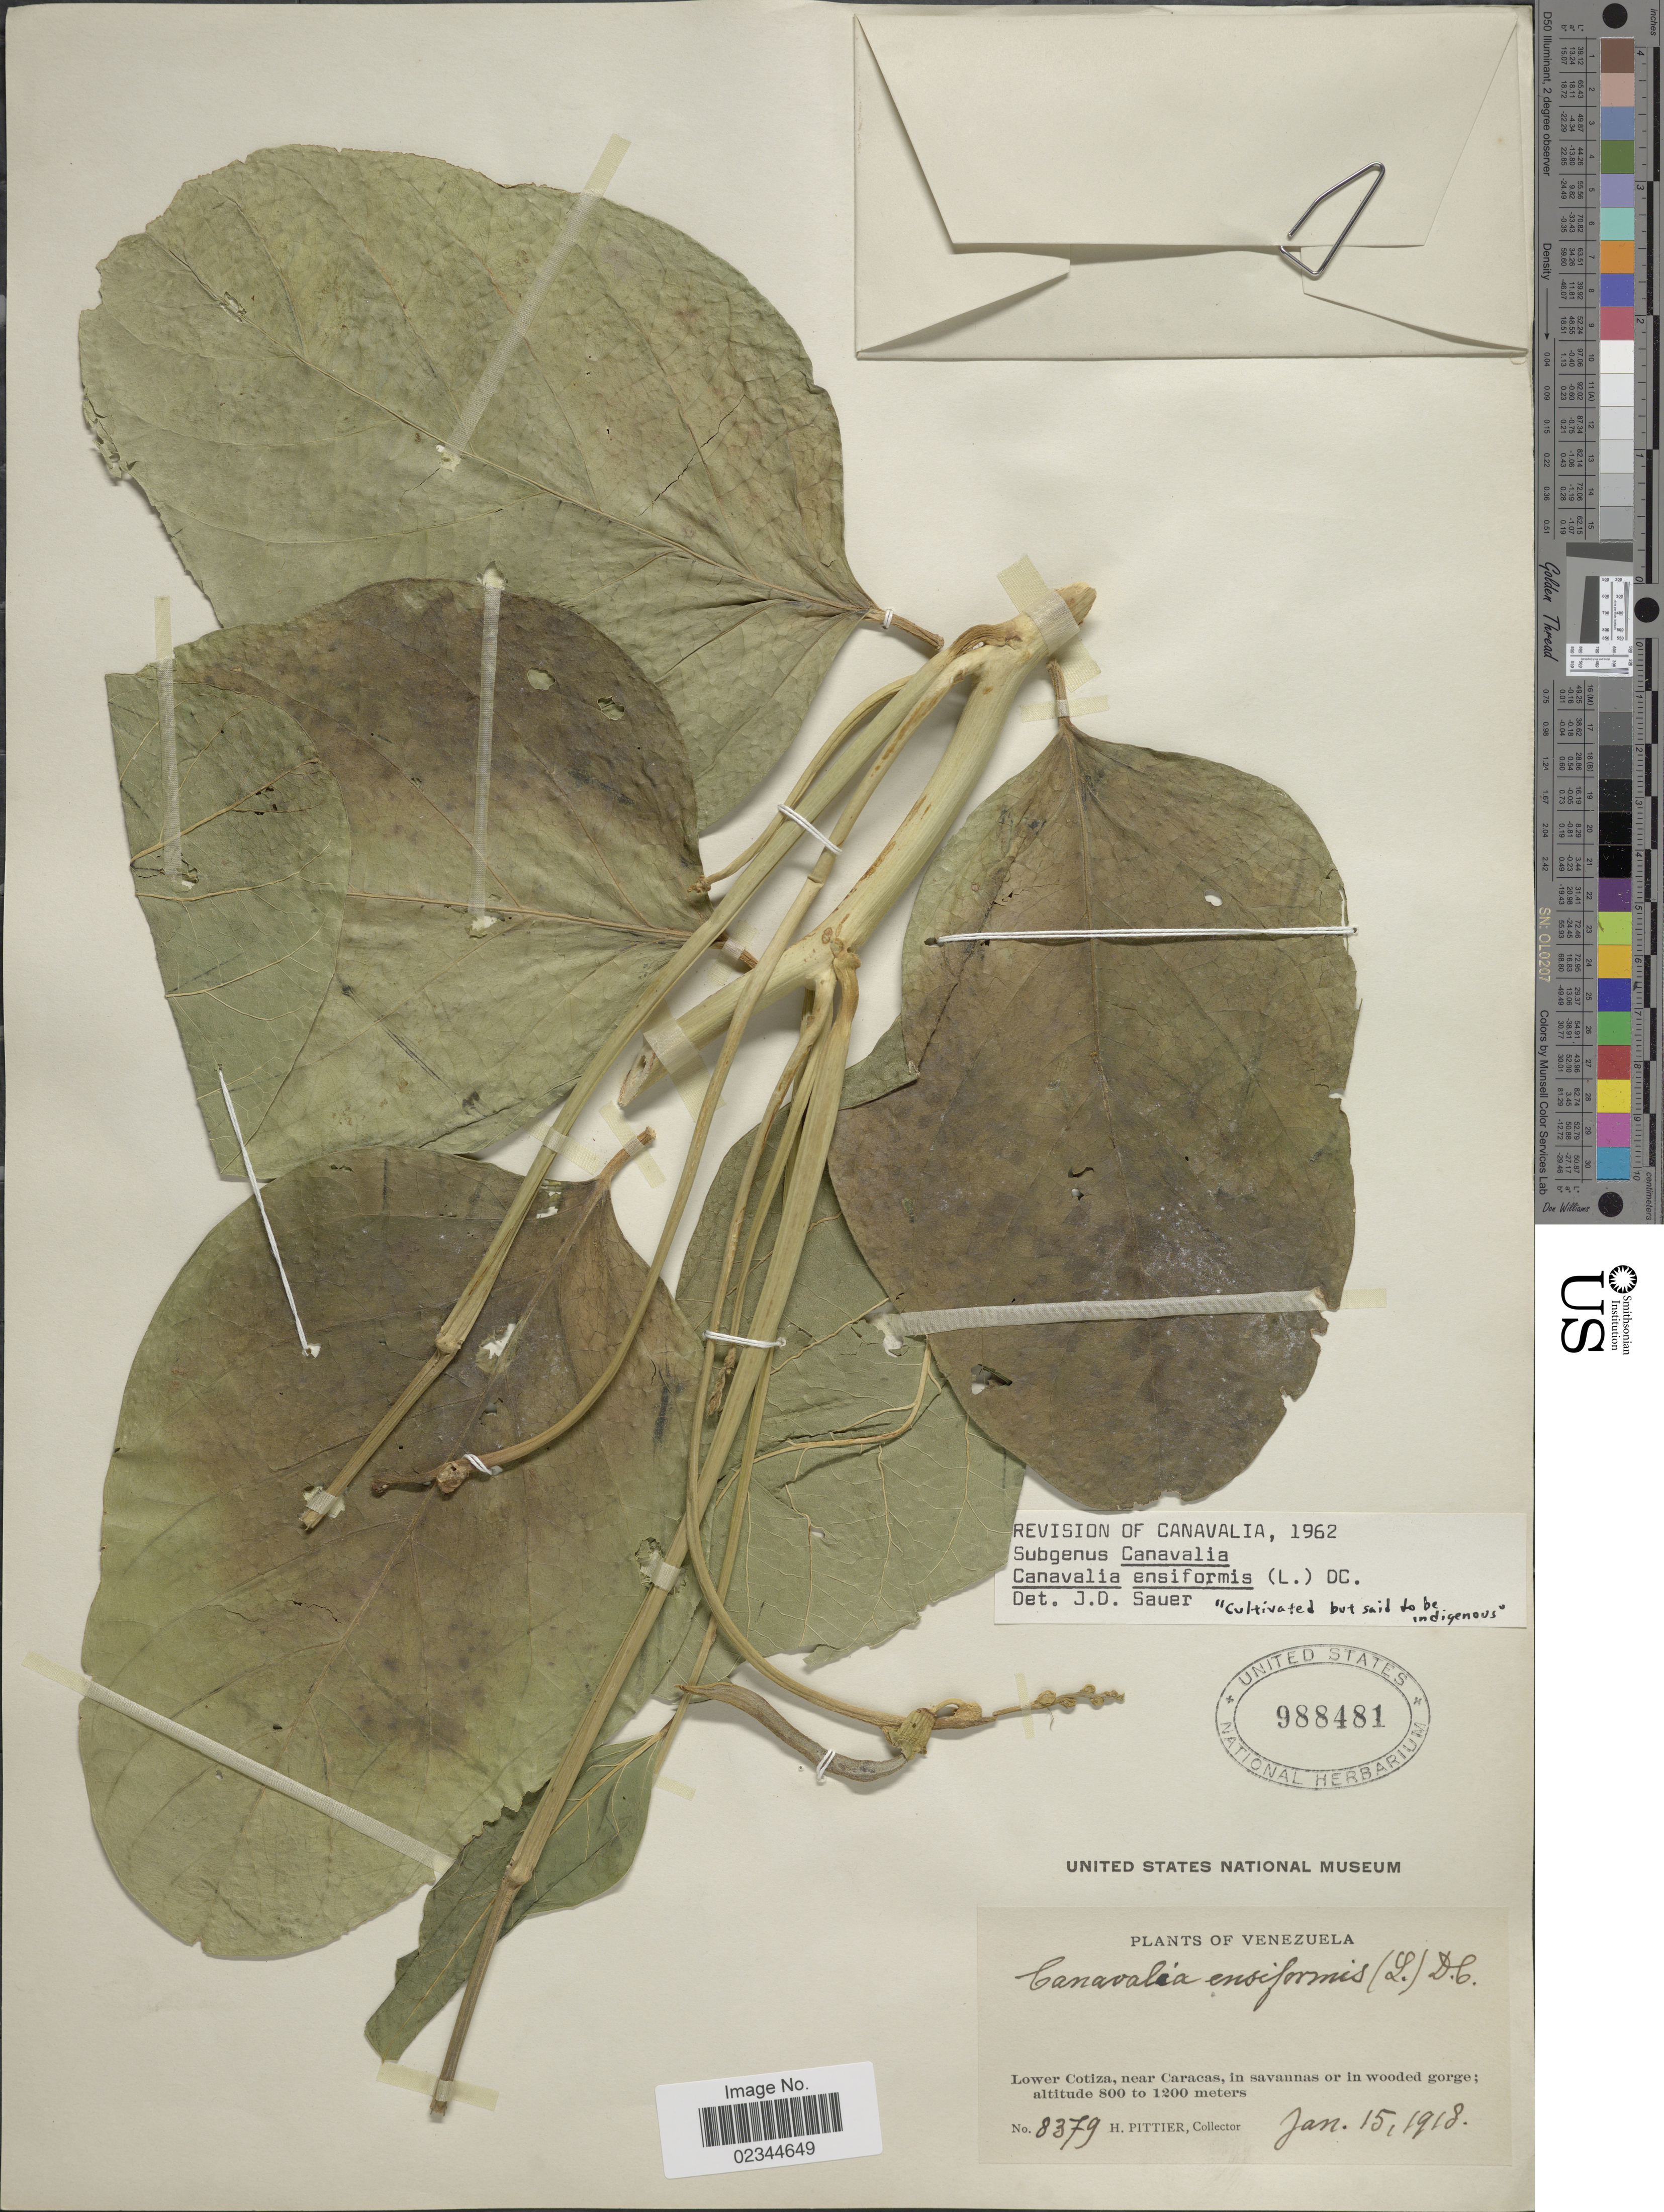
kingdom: Plantae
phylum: Tracheophyta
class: Magnoliopsida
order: Fabales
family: Fabaceae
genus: Canavalia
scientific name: Canavalia ensiformis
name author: (L.) DC.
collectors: H. F. Pittier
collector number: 8379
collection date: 1918-01-15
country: Venezuela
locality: Lower Cotiza, near Caracas, in savannas or in wooded gorge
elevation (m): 800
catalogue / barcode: US 988481